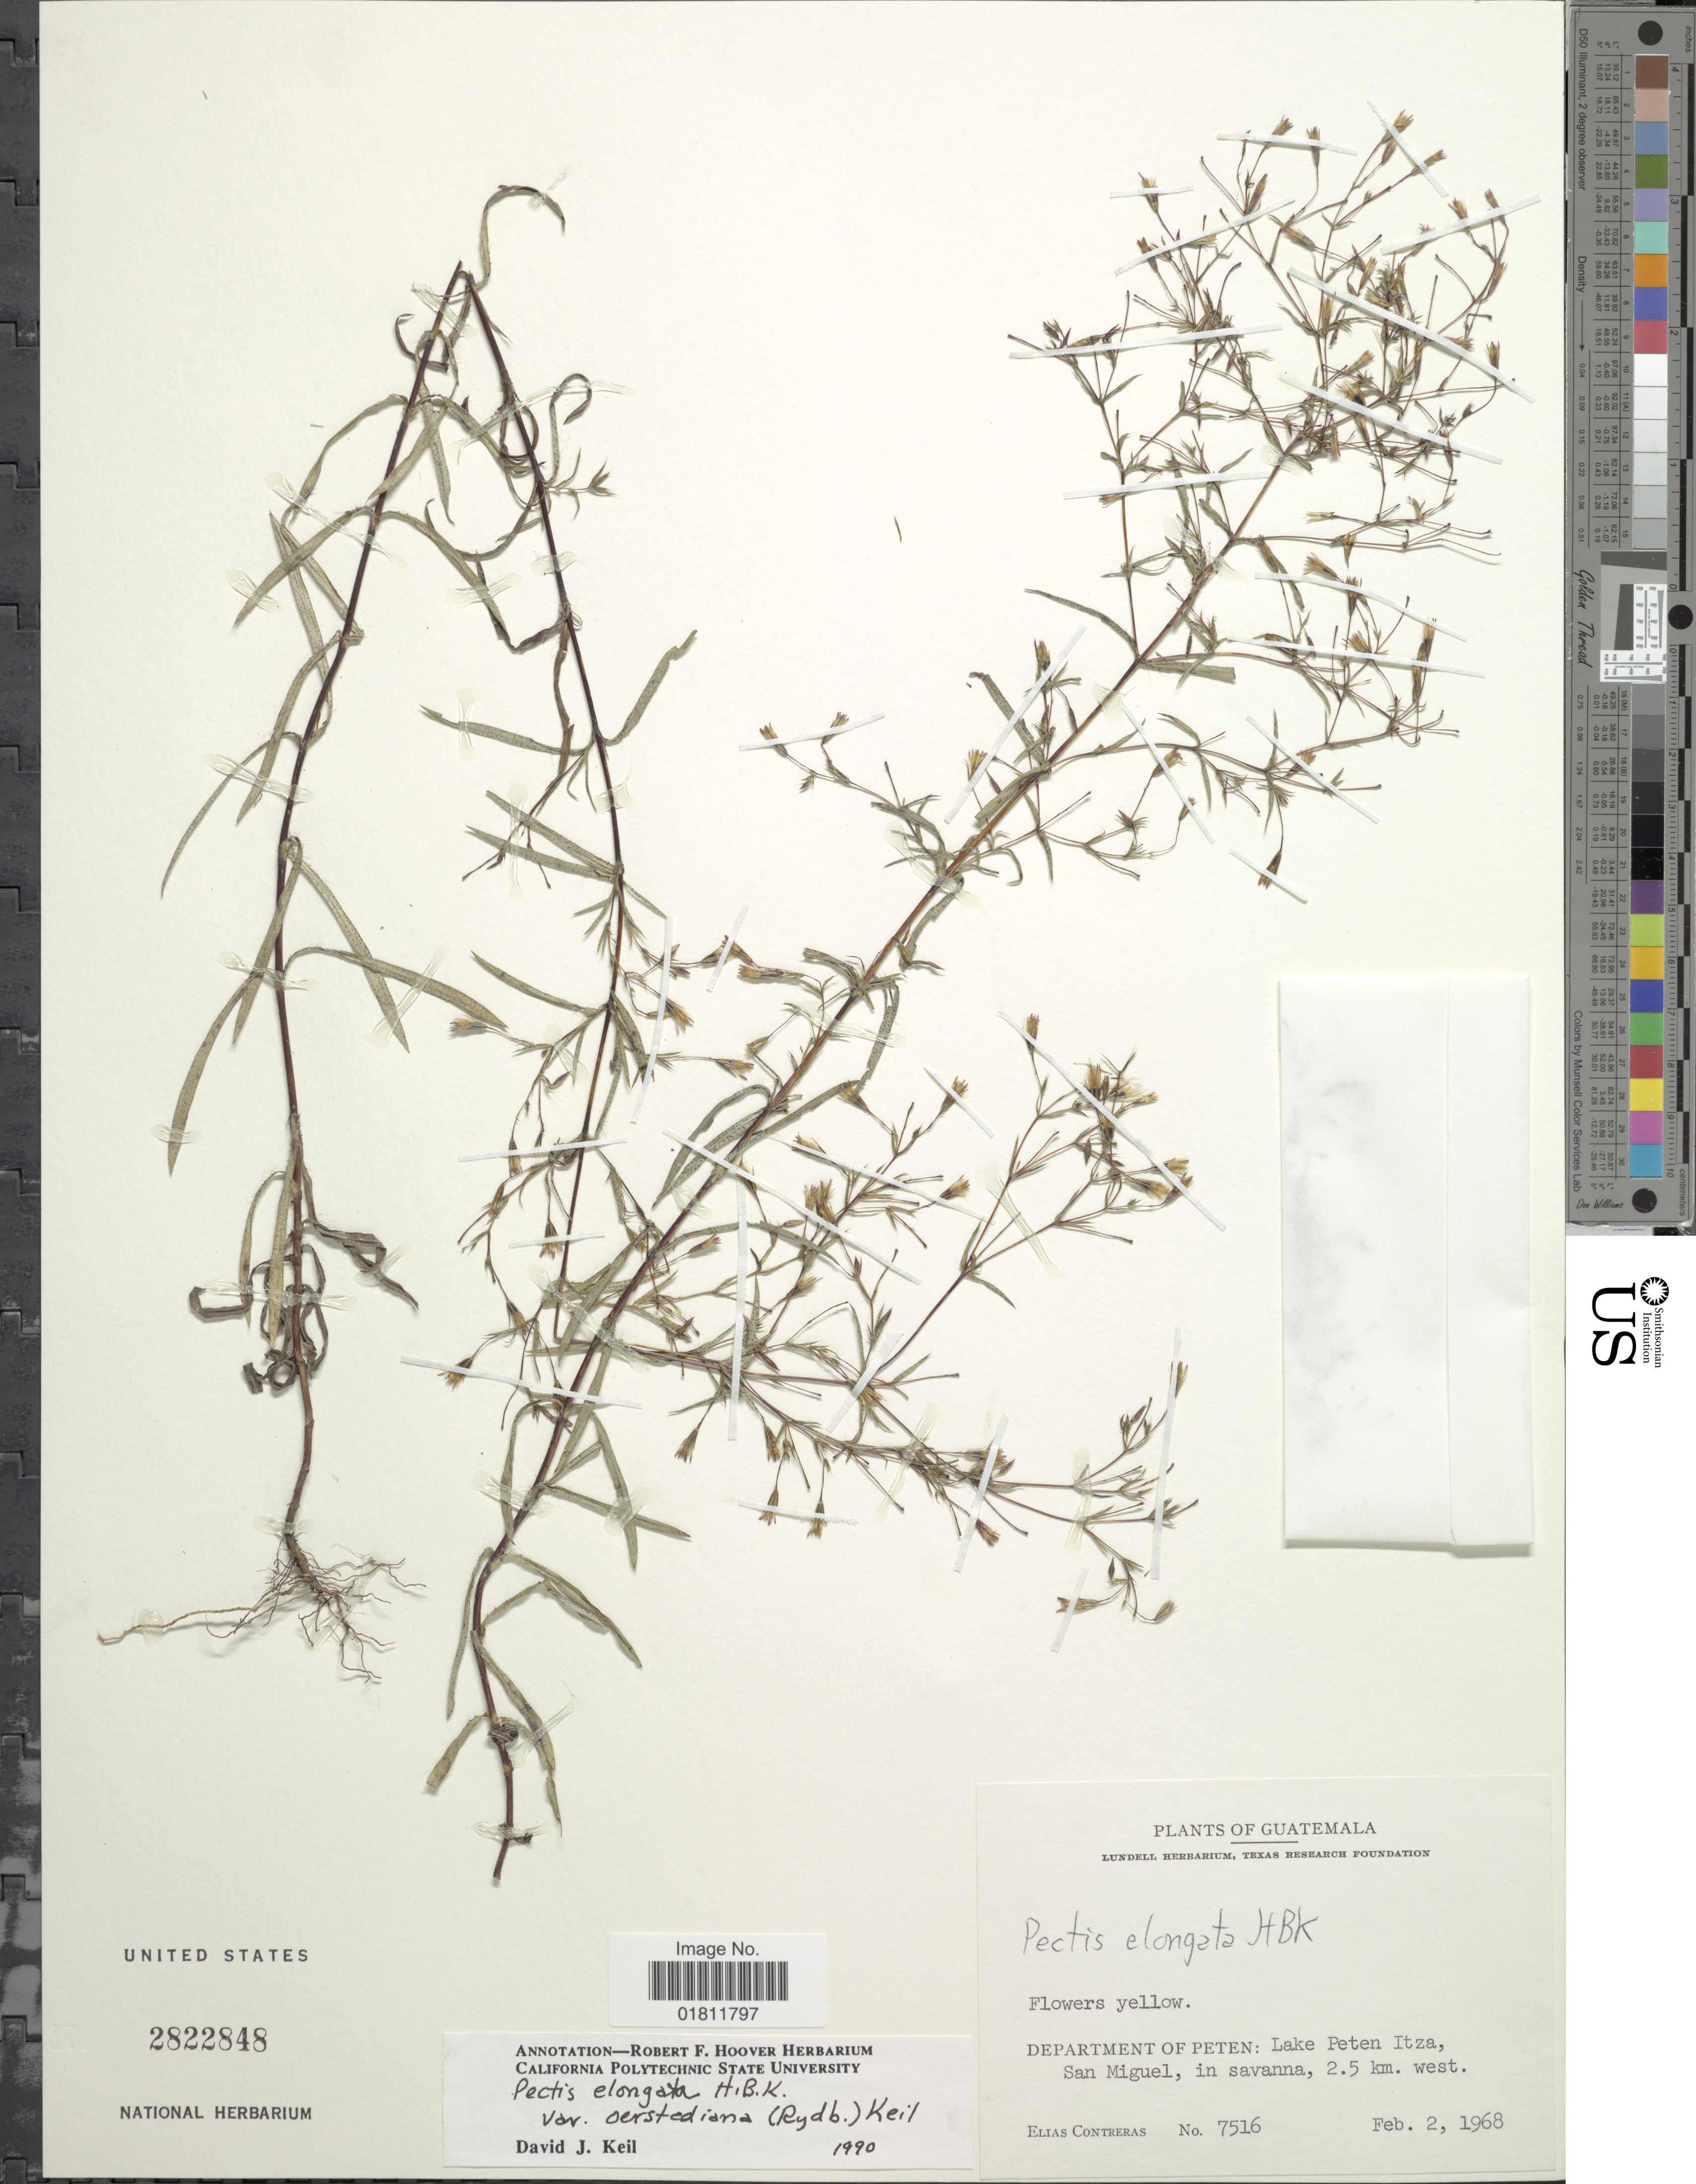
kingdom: Plantae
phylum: Tracheophyta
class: Magnoliopsida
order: Asterales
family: Asteraceae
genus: Pectis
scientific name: Pectis elongata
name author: Kunth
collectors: E. Contreras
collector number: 7516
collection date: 1968-02-02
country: Guatemala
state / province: El Petén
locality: Department of Peten: Lake Peten Itza. Savanna San Miguel, 2.5 km west.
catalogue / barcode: US 2822848